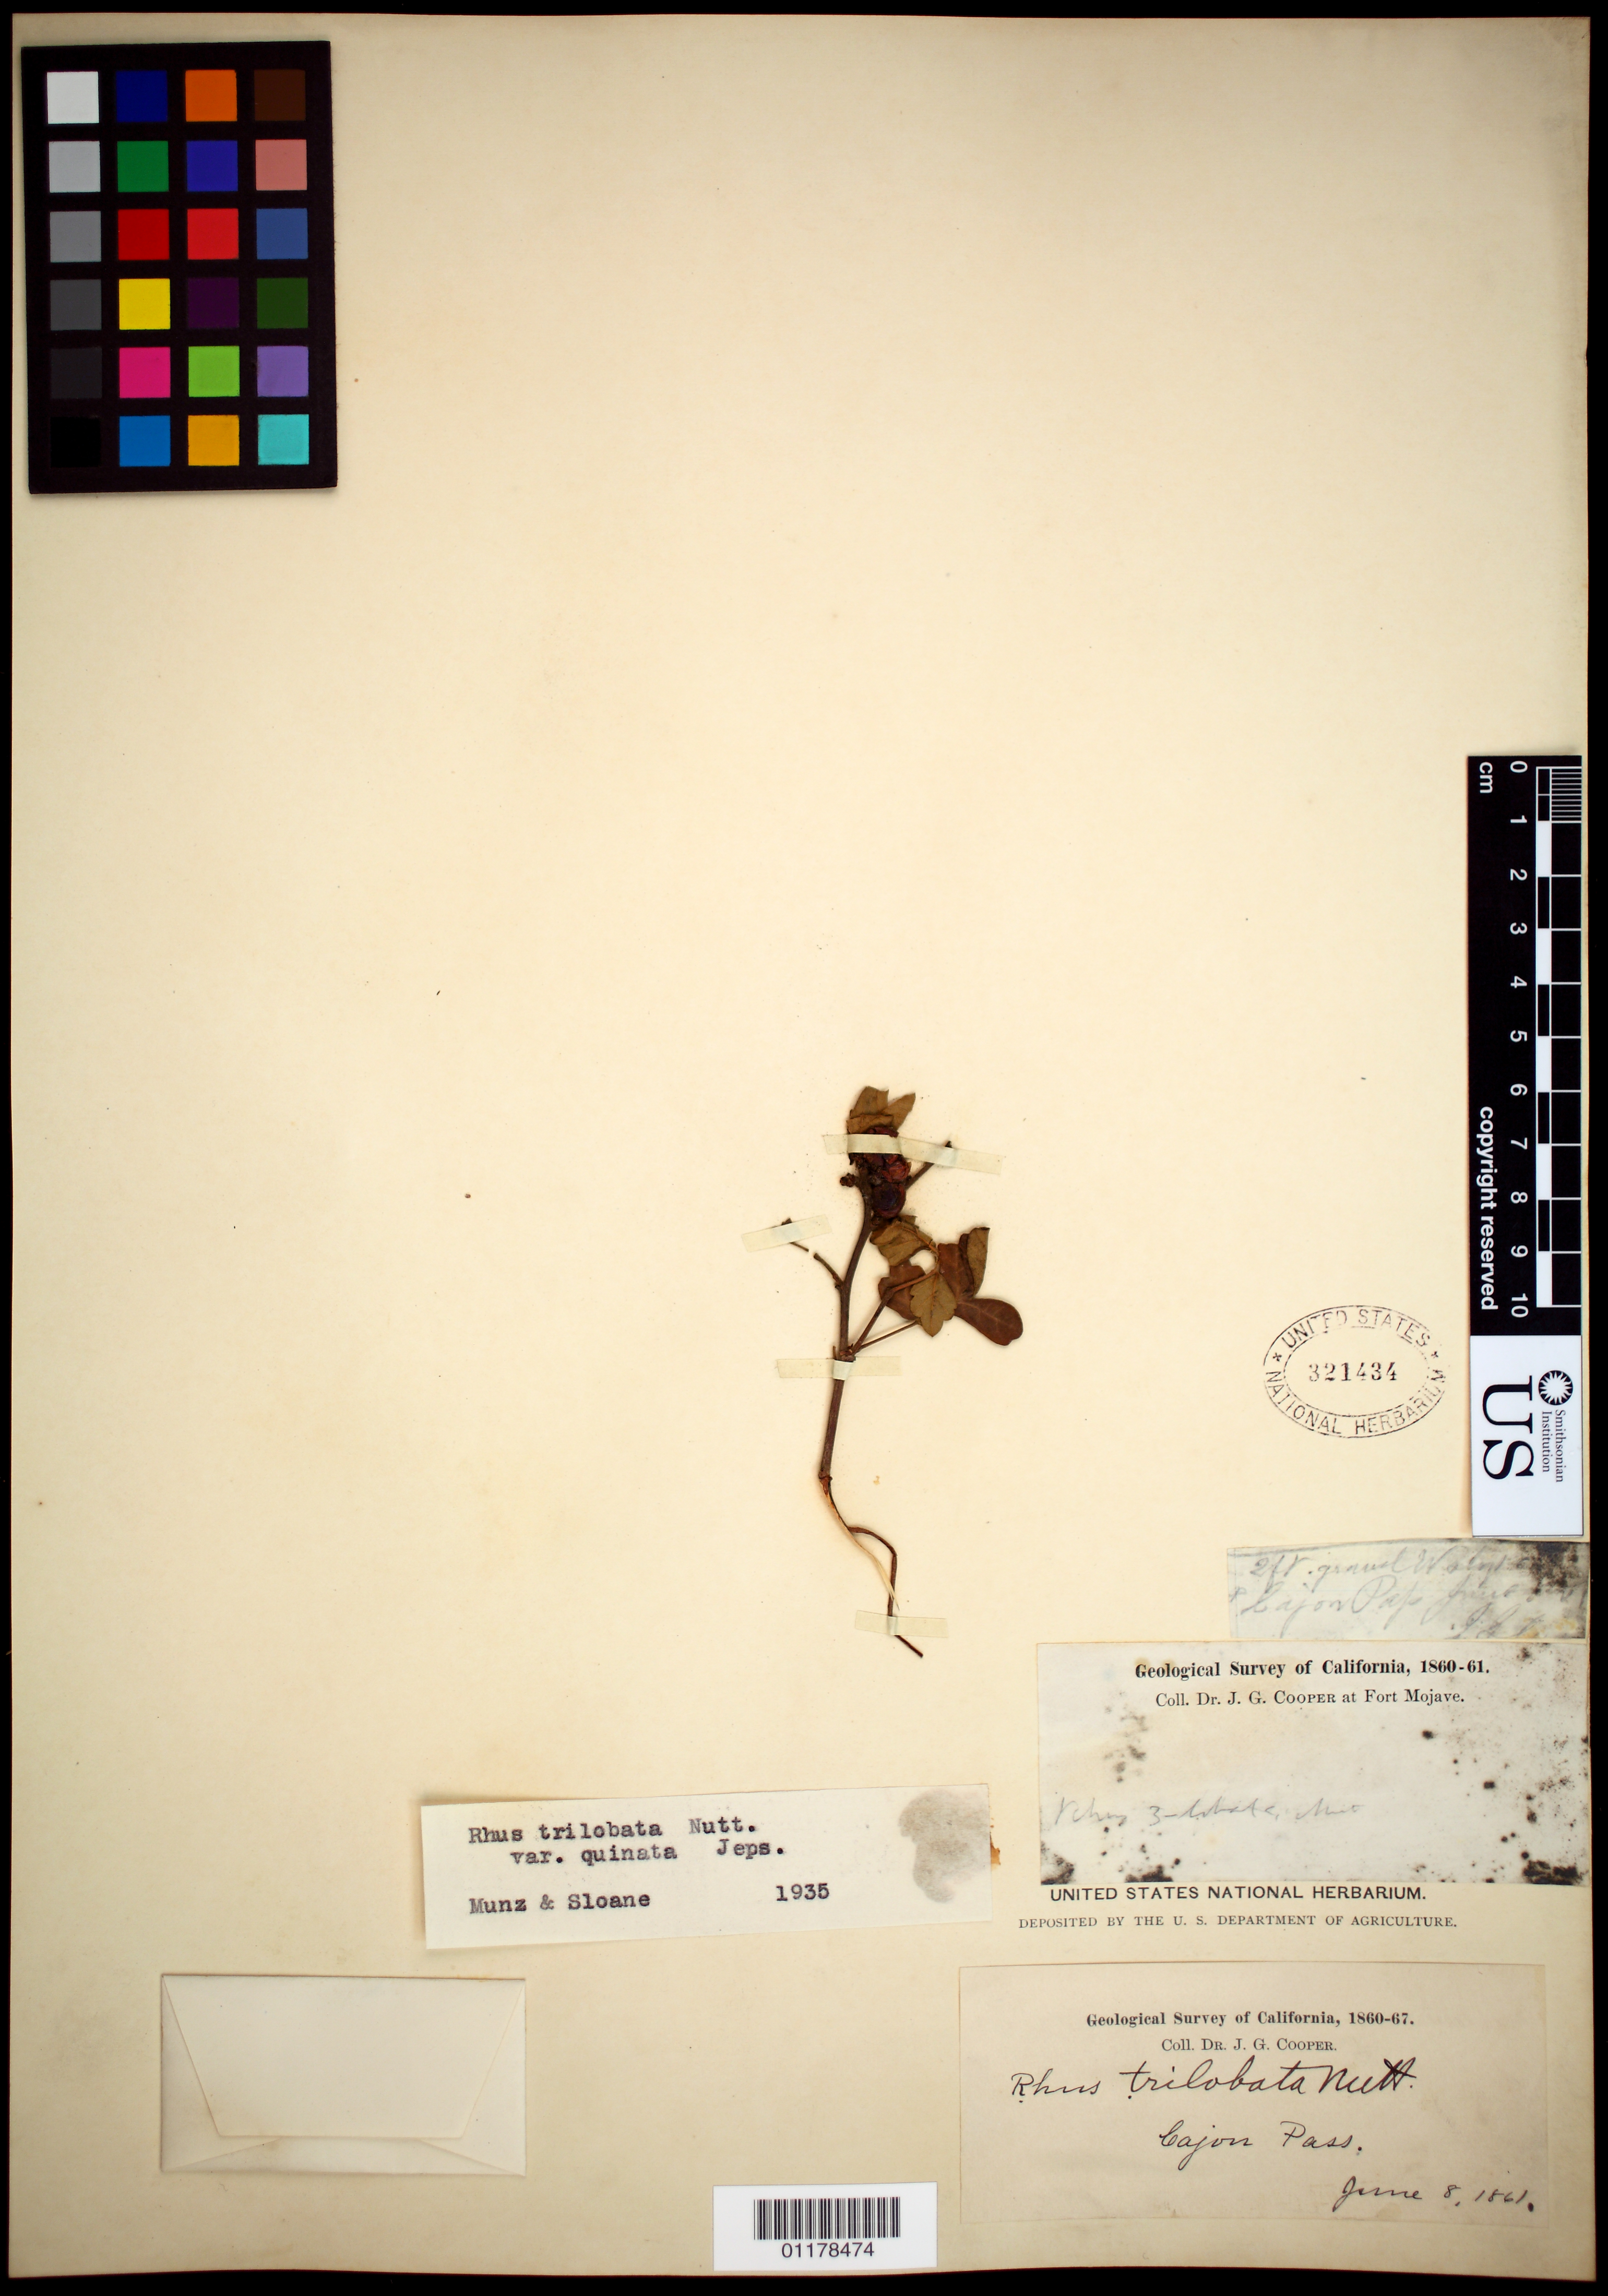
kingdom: Plantae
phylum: Tracheophyta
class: Magnoliopsida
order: Sapindales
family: Anacardiaceae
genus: Rhus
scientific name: Rhus trilobata var. quinata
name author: Jeps.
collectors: J. G. Cooper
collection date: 1861-06-08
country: United States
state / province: California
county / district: San Bernardino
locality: Cajon Pass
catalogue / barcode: US 321434